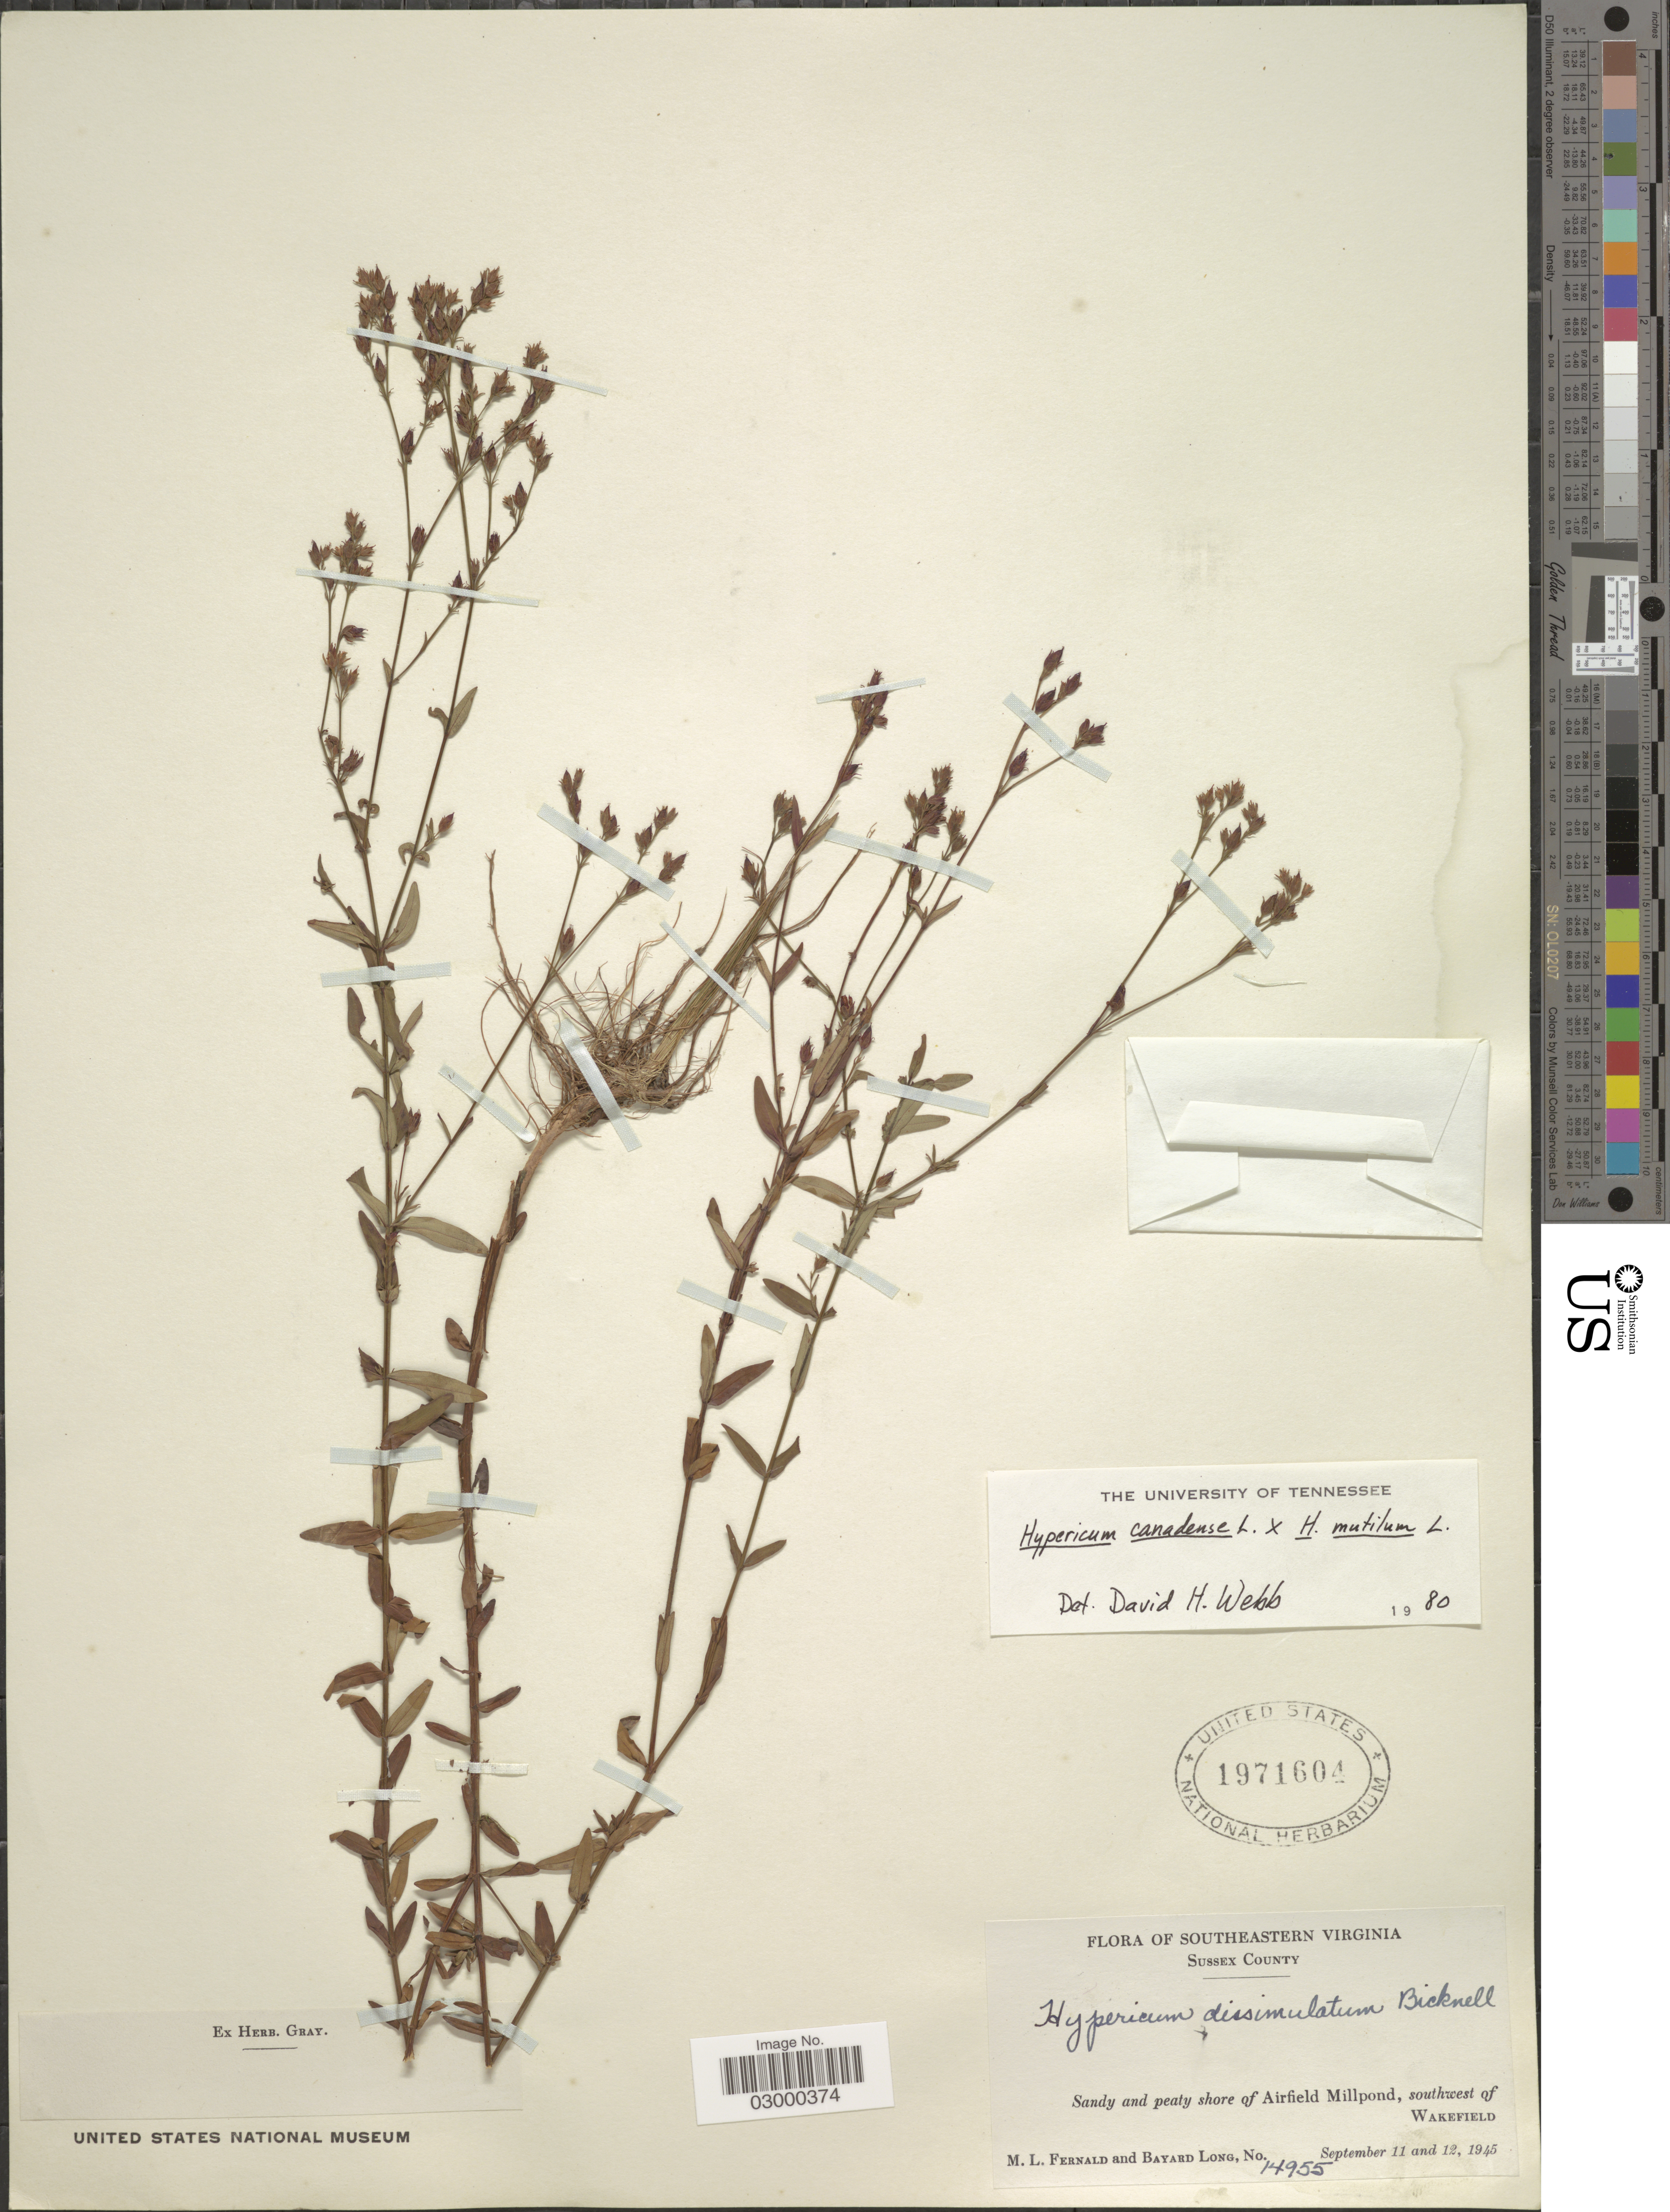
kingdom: Plantae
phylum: Tracheophyta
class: Magnoliopsida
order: Malpighiales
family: Hypericaceae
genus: Hypericum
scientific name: Hypericum canadense x H. mutilum L.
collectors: M. L. Fernald & B. Long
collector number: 14955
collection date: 1945-09-11/1945-09-12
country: United States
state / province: Virginia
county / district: Sussex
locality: Southeastern Virginia, Sussex County, Sandy and peaty shore of Airfield Millpond, southwest of Wakefield.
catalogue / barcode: US 1971604